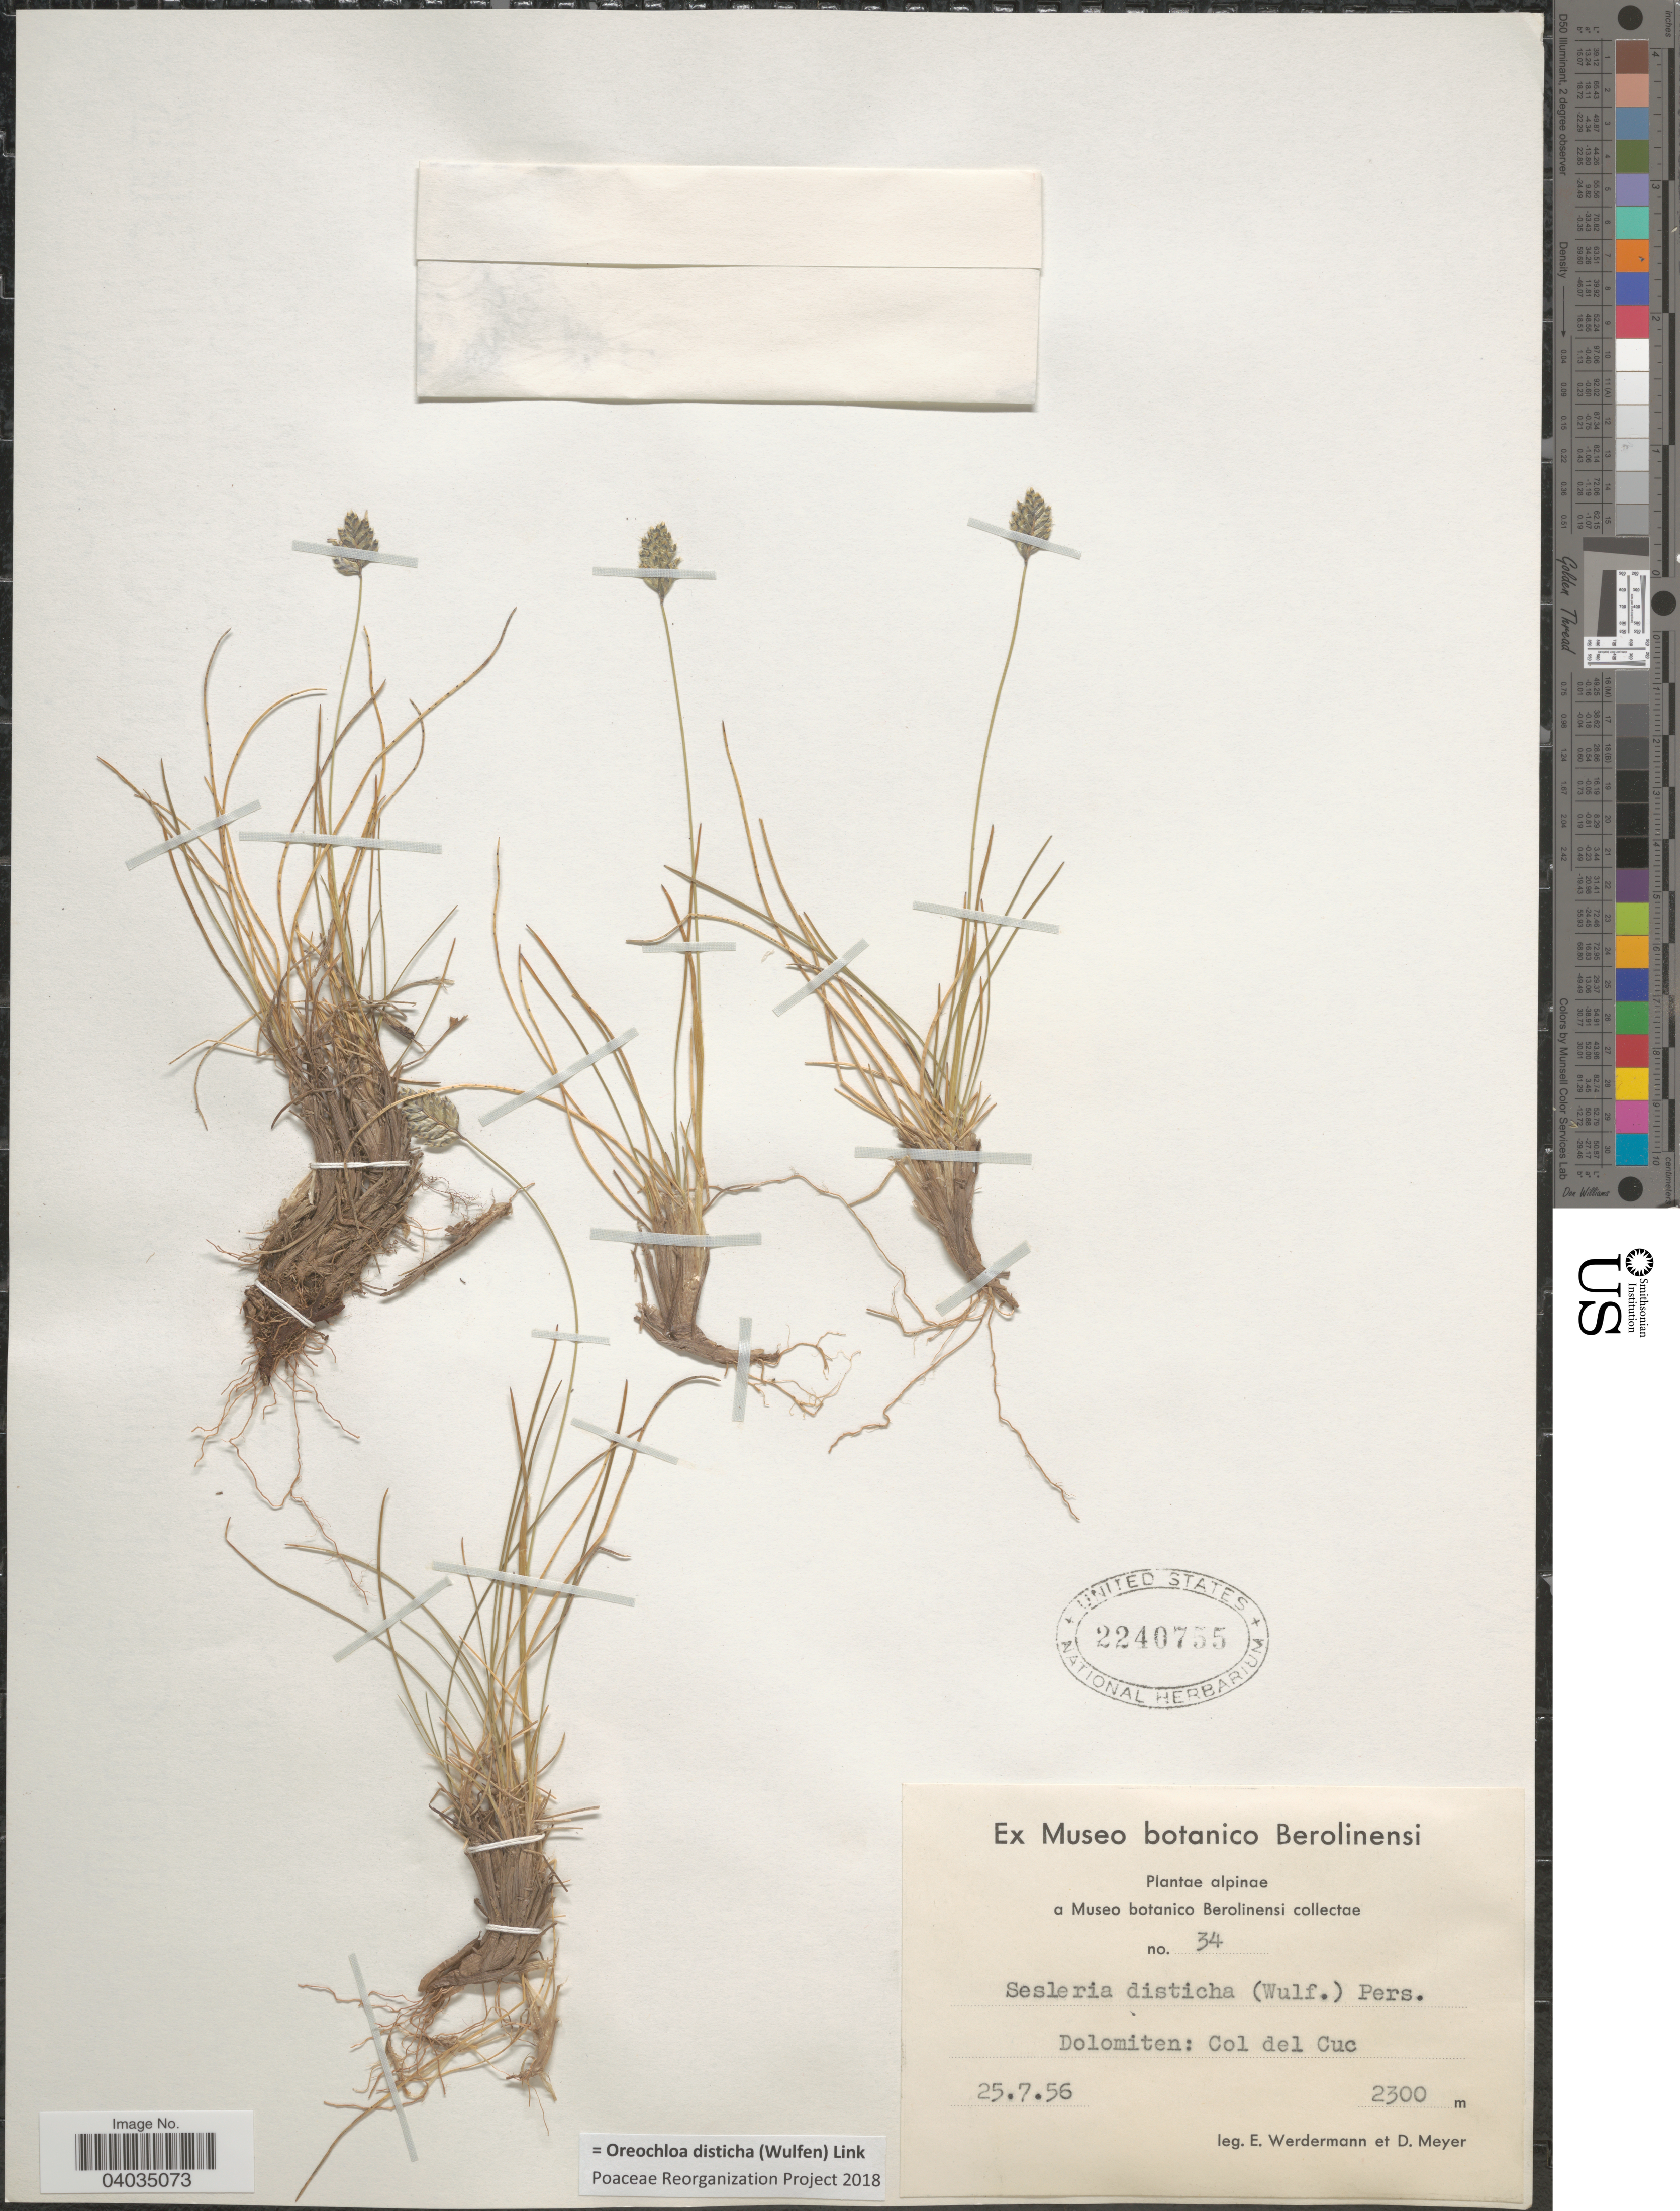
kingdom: Plantae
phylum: Tracheophyta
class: Liliopsida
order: Poales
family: Poaceae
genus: Oreochloa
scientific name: Oreochloa disticha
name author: (Wulfen) Link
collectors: E. Werdermann & D. Meyer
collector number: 34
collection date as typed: Transcribed d/m/y: 25/7/56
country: Italy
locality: Alpinae. Dolomiten: Col del Cuc.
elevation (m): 2300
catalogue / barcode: US 2240755